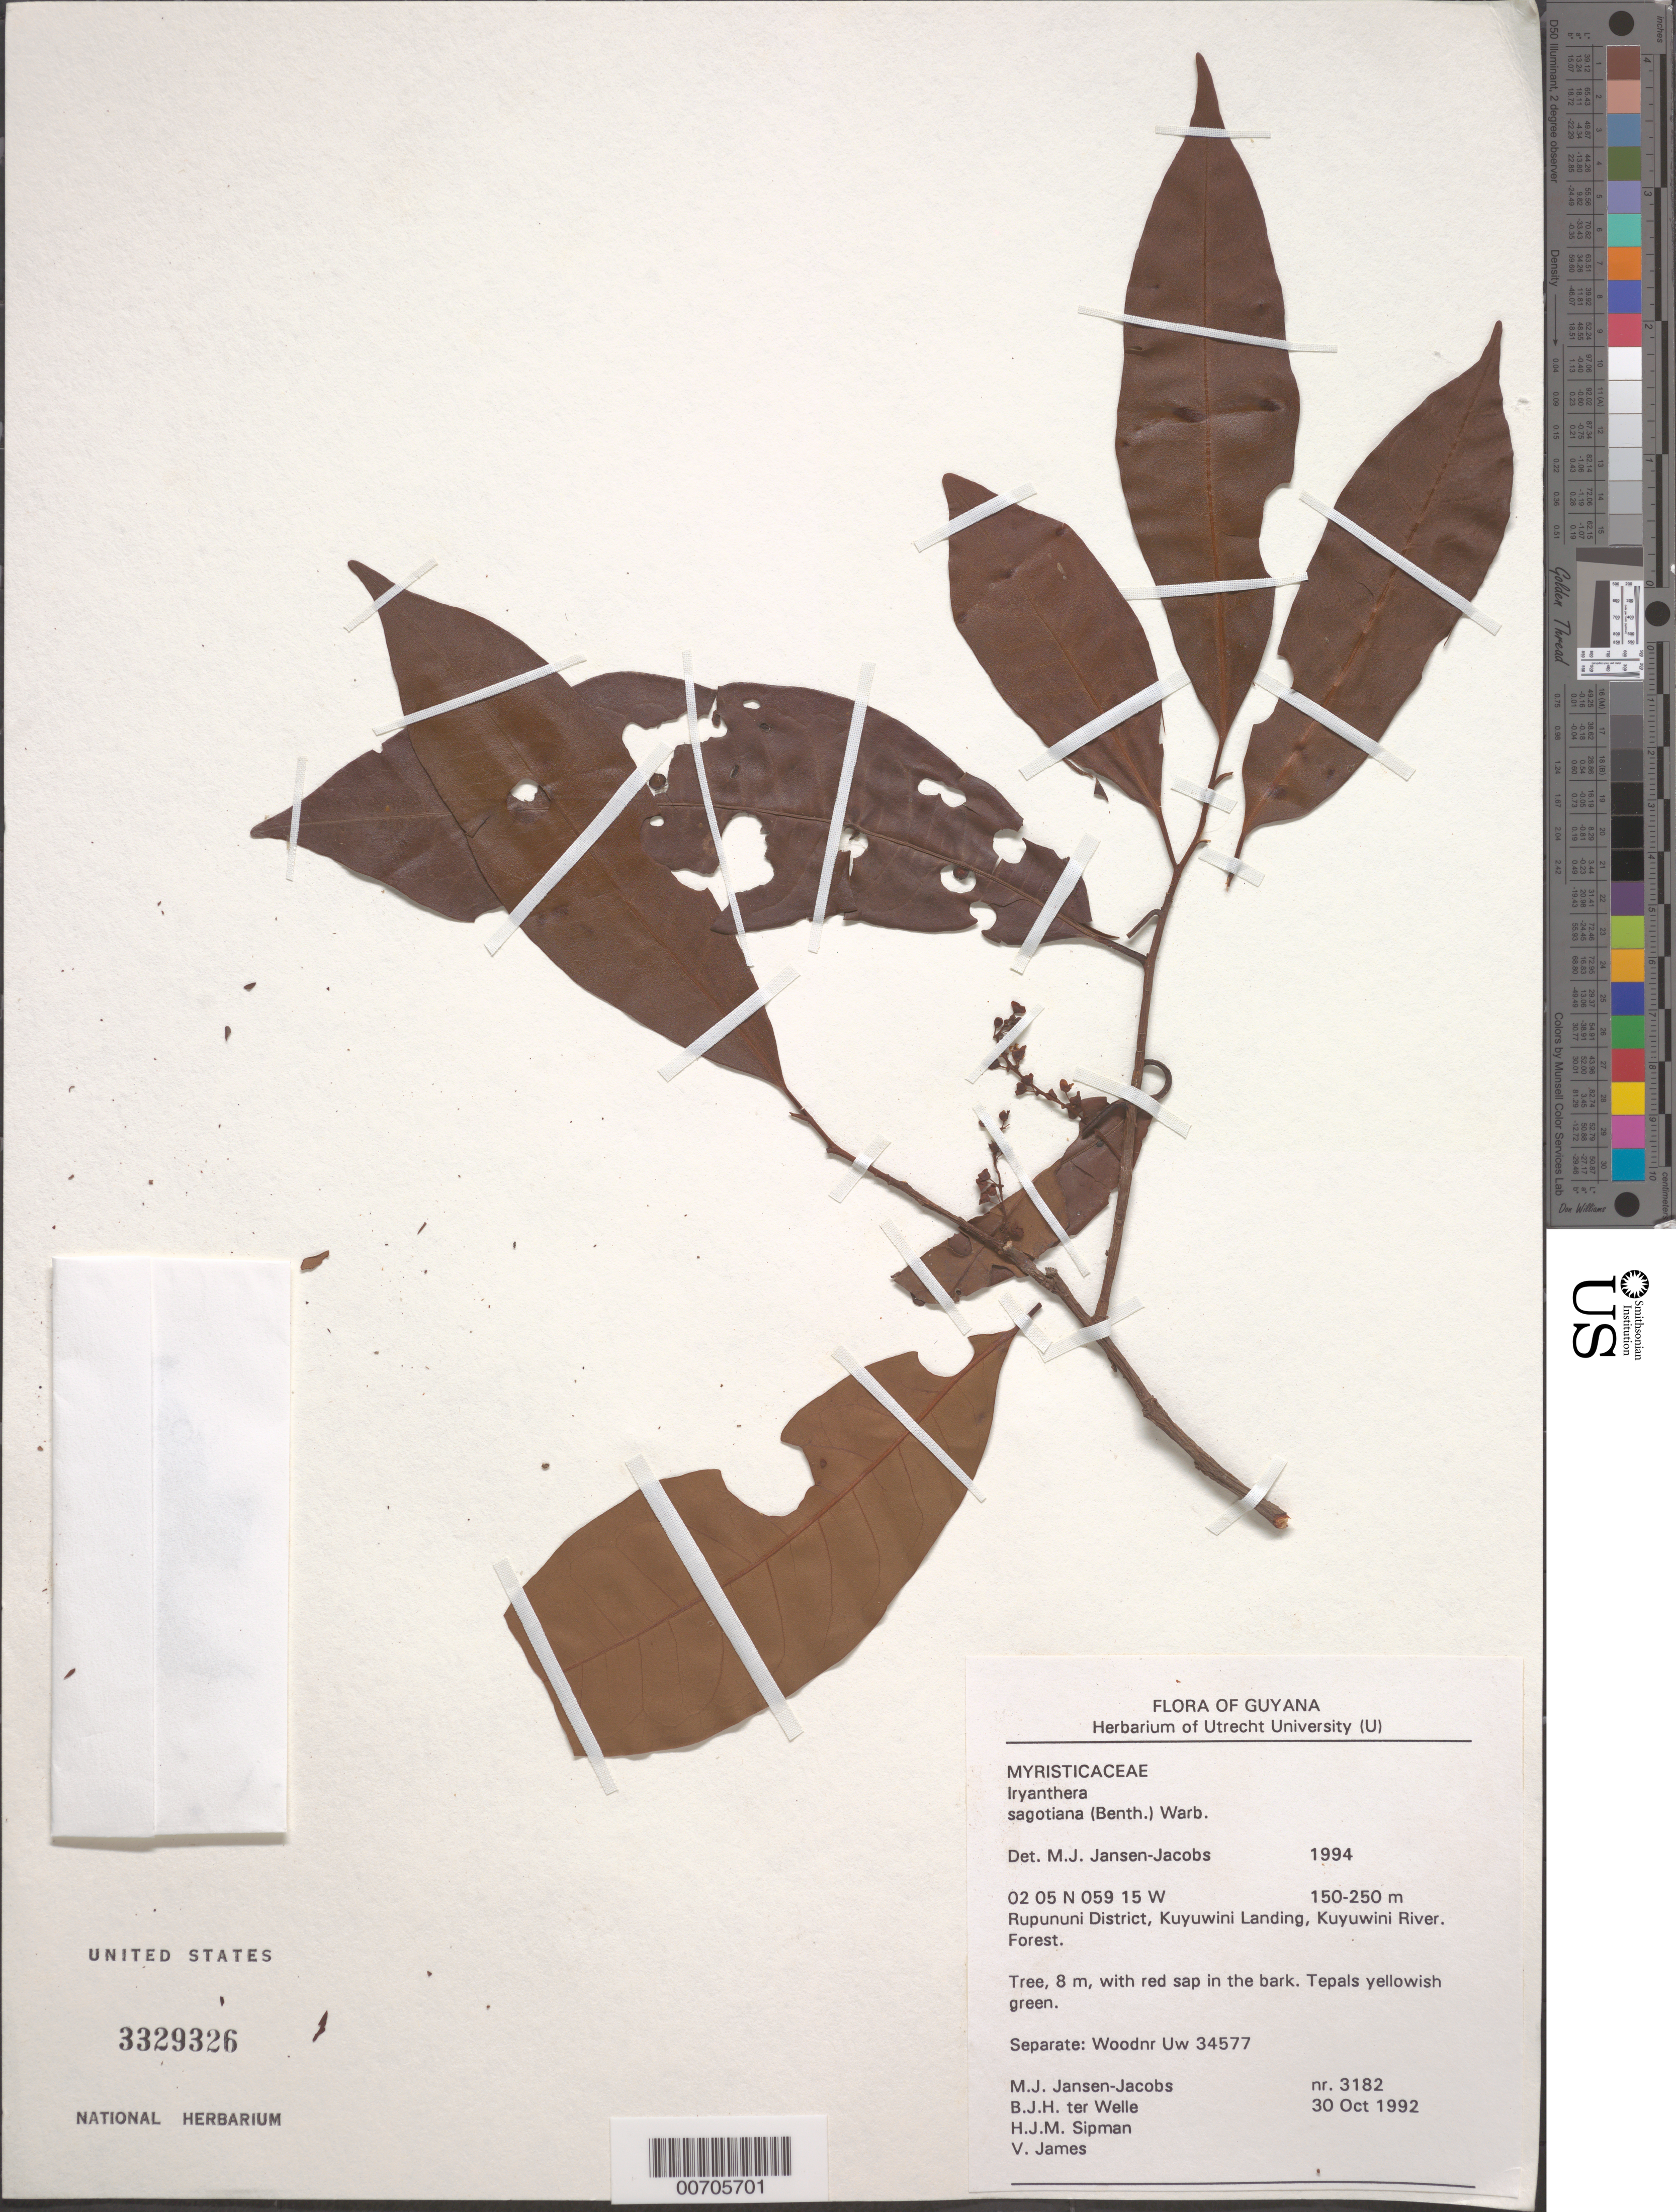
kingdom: Plantae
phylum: Tracheophyta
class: Magnoliopsida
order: Magnoliales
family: Myristicaceae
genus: Iryanthera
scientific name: Iryanthera sagotiana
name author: (Benth.) Warb.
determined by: Jansen-Jacobs, M. J., (U), Nationaal Herbarium Nederland, Utrecht University branch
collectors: M. J. Jansen-Jacobs, B. Welle, H. J. M. Sipman & V. James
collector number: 3182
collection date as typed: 30-Oct-92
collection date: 1992-10-30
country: Guyana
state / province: U. Takutu-U. Essequibo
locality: Kuyuwini Landing, Kuyuwini River, Rupununi District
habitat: Forest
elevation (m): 150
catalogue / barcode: US 3329326